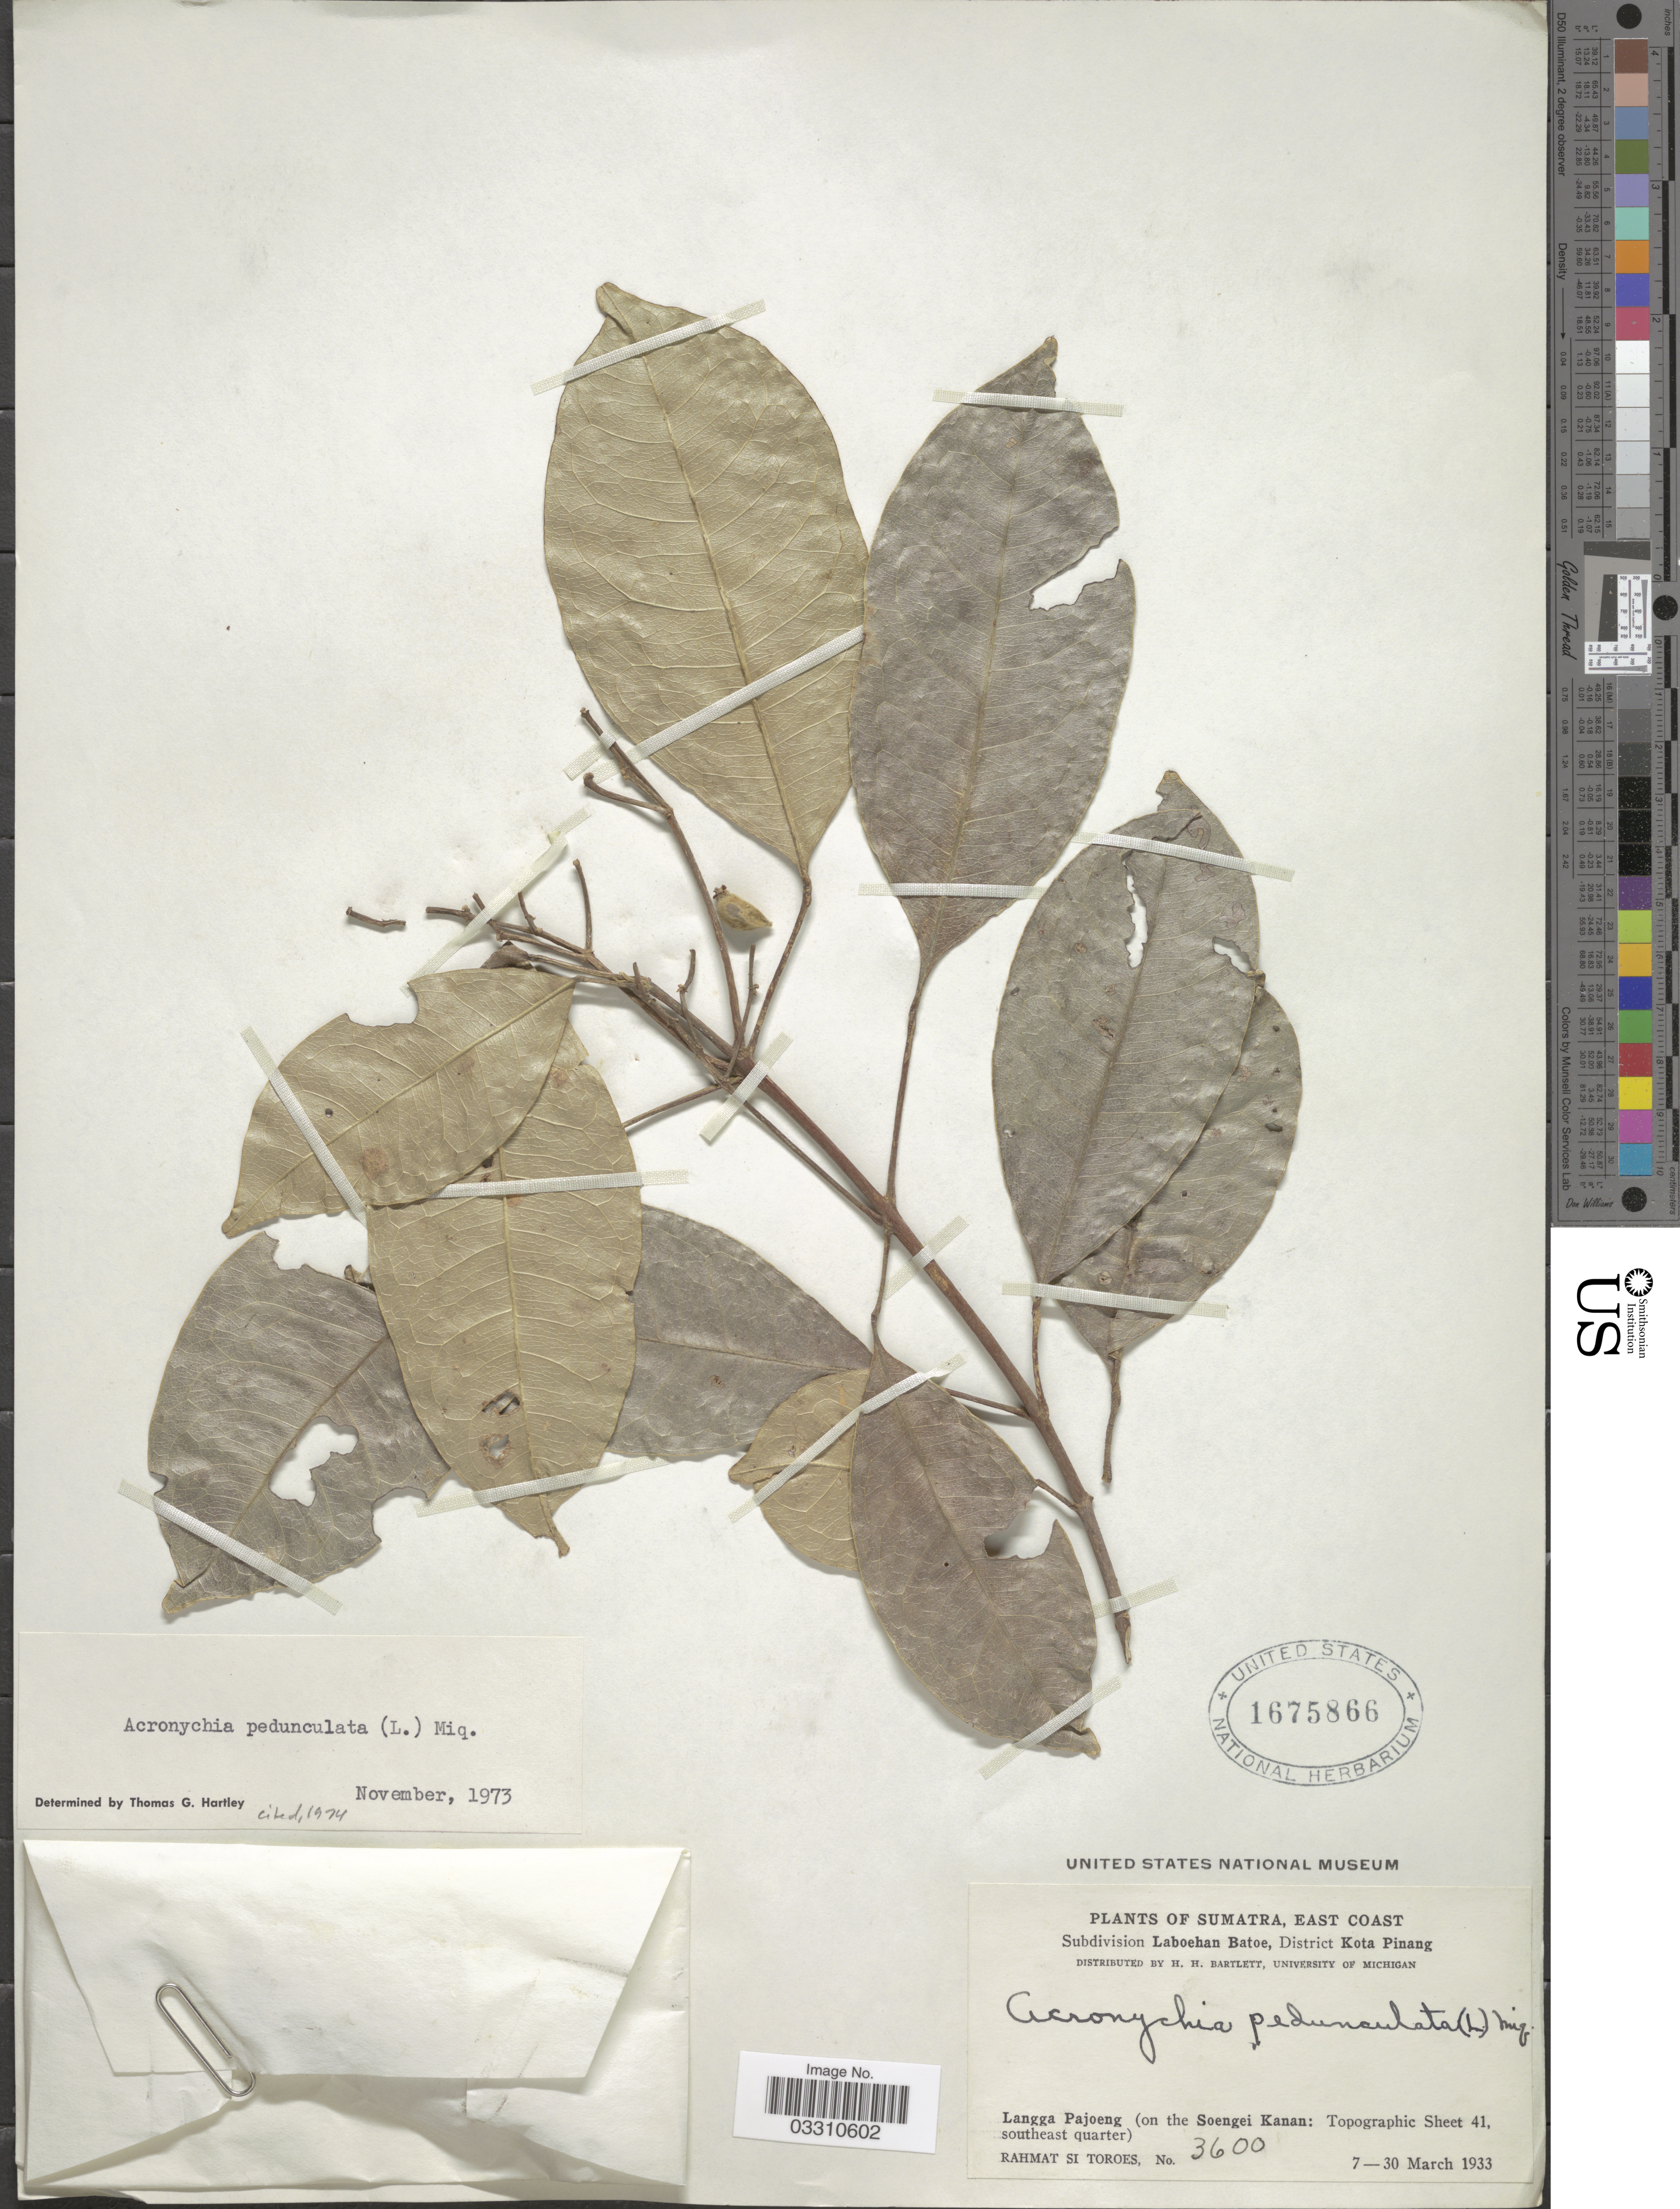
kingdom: Plantae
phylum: Tracheophyta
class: Magnoliopsida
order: Sapindales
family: Rutaceae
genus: Acronychia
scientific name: Acronychia pedunculata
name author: (L.) Miq.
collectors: Rahmat Si Boeea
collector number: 3600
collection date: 1933-03-07/1933-03-30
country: Indonesia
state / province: Sumatra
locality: East Coast. Subdivision Laboehan Batoe, District Kota Pinang. Langga Pajoeng (on the Soengei Kanan: Topographic Sheet 41, southeast quarter).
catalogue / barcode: US 1675866